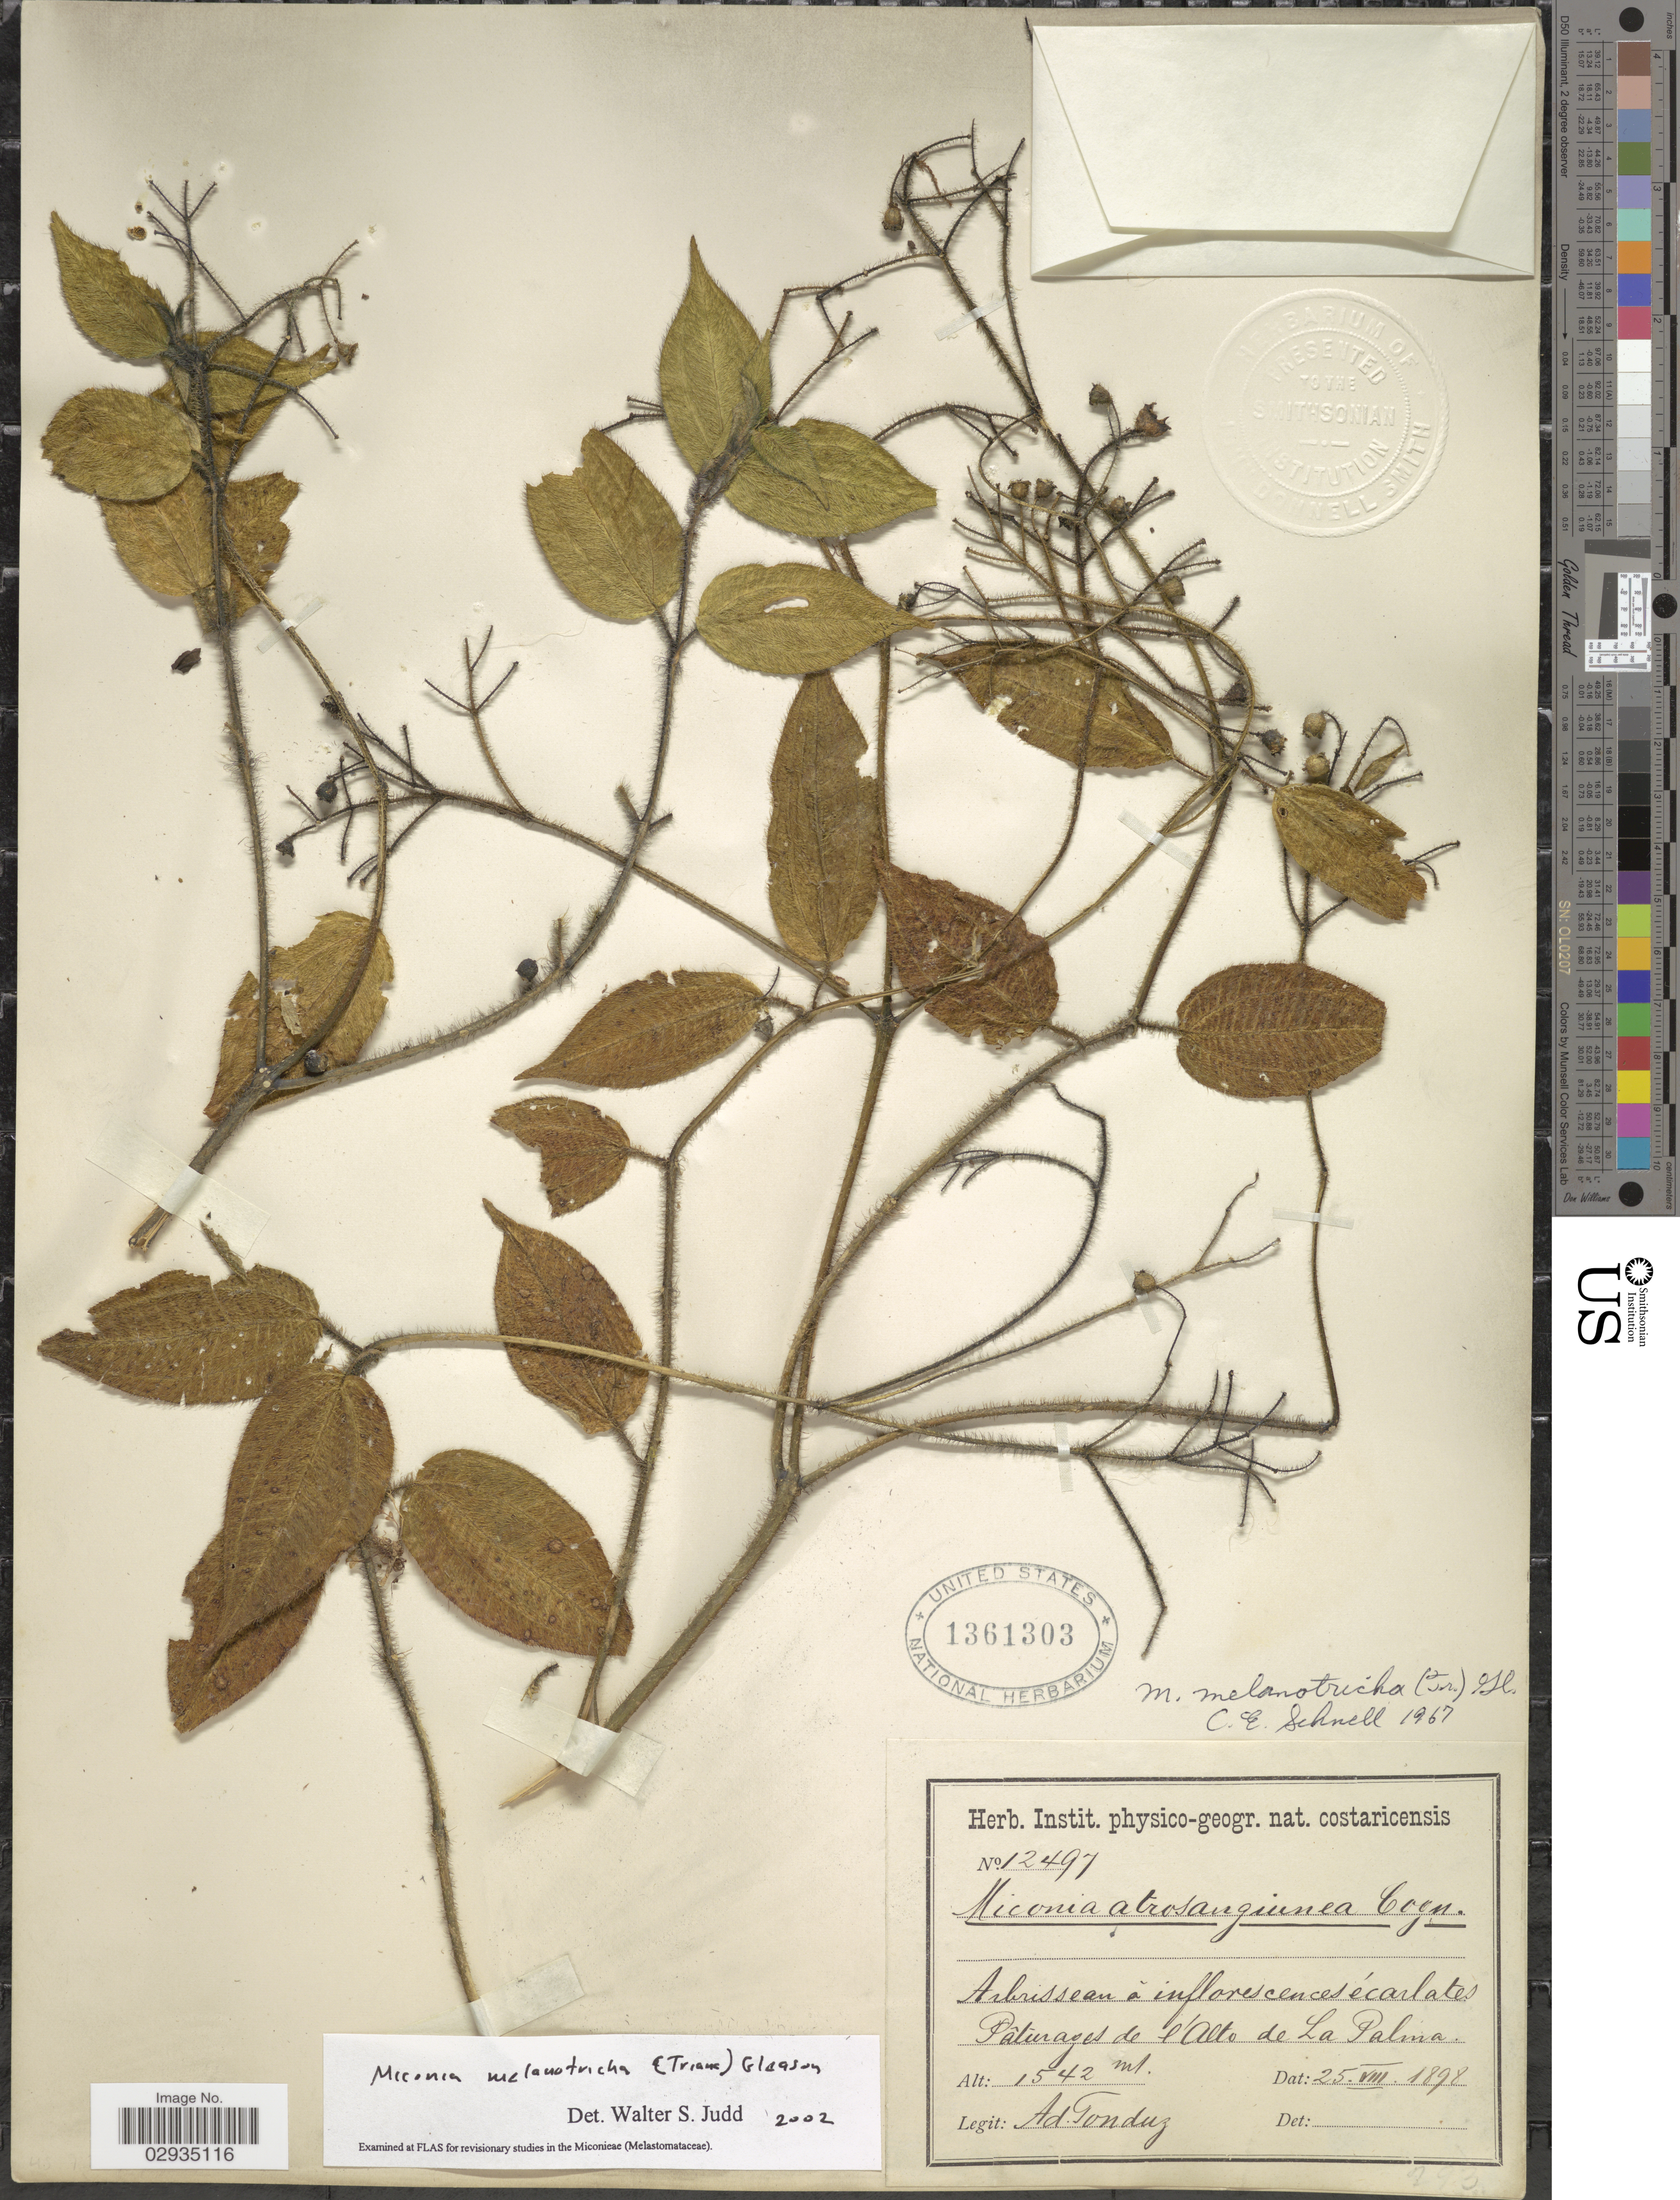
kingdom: Plantae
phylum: Tracheophyta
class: Magnoliopsida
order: Myrtales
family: Melastomataceae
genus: Miconia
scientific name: Miconia melanotricha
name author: (Triana) Gleason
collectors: A. Tonduz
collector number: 12497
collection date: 1898-08-25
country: Costa Rica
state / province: Puntarenas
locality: Pâturages de l'Alto de La Palma.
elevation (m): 1542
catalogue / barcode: US 1361303